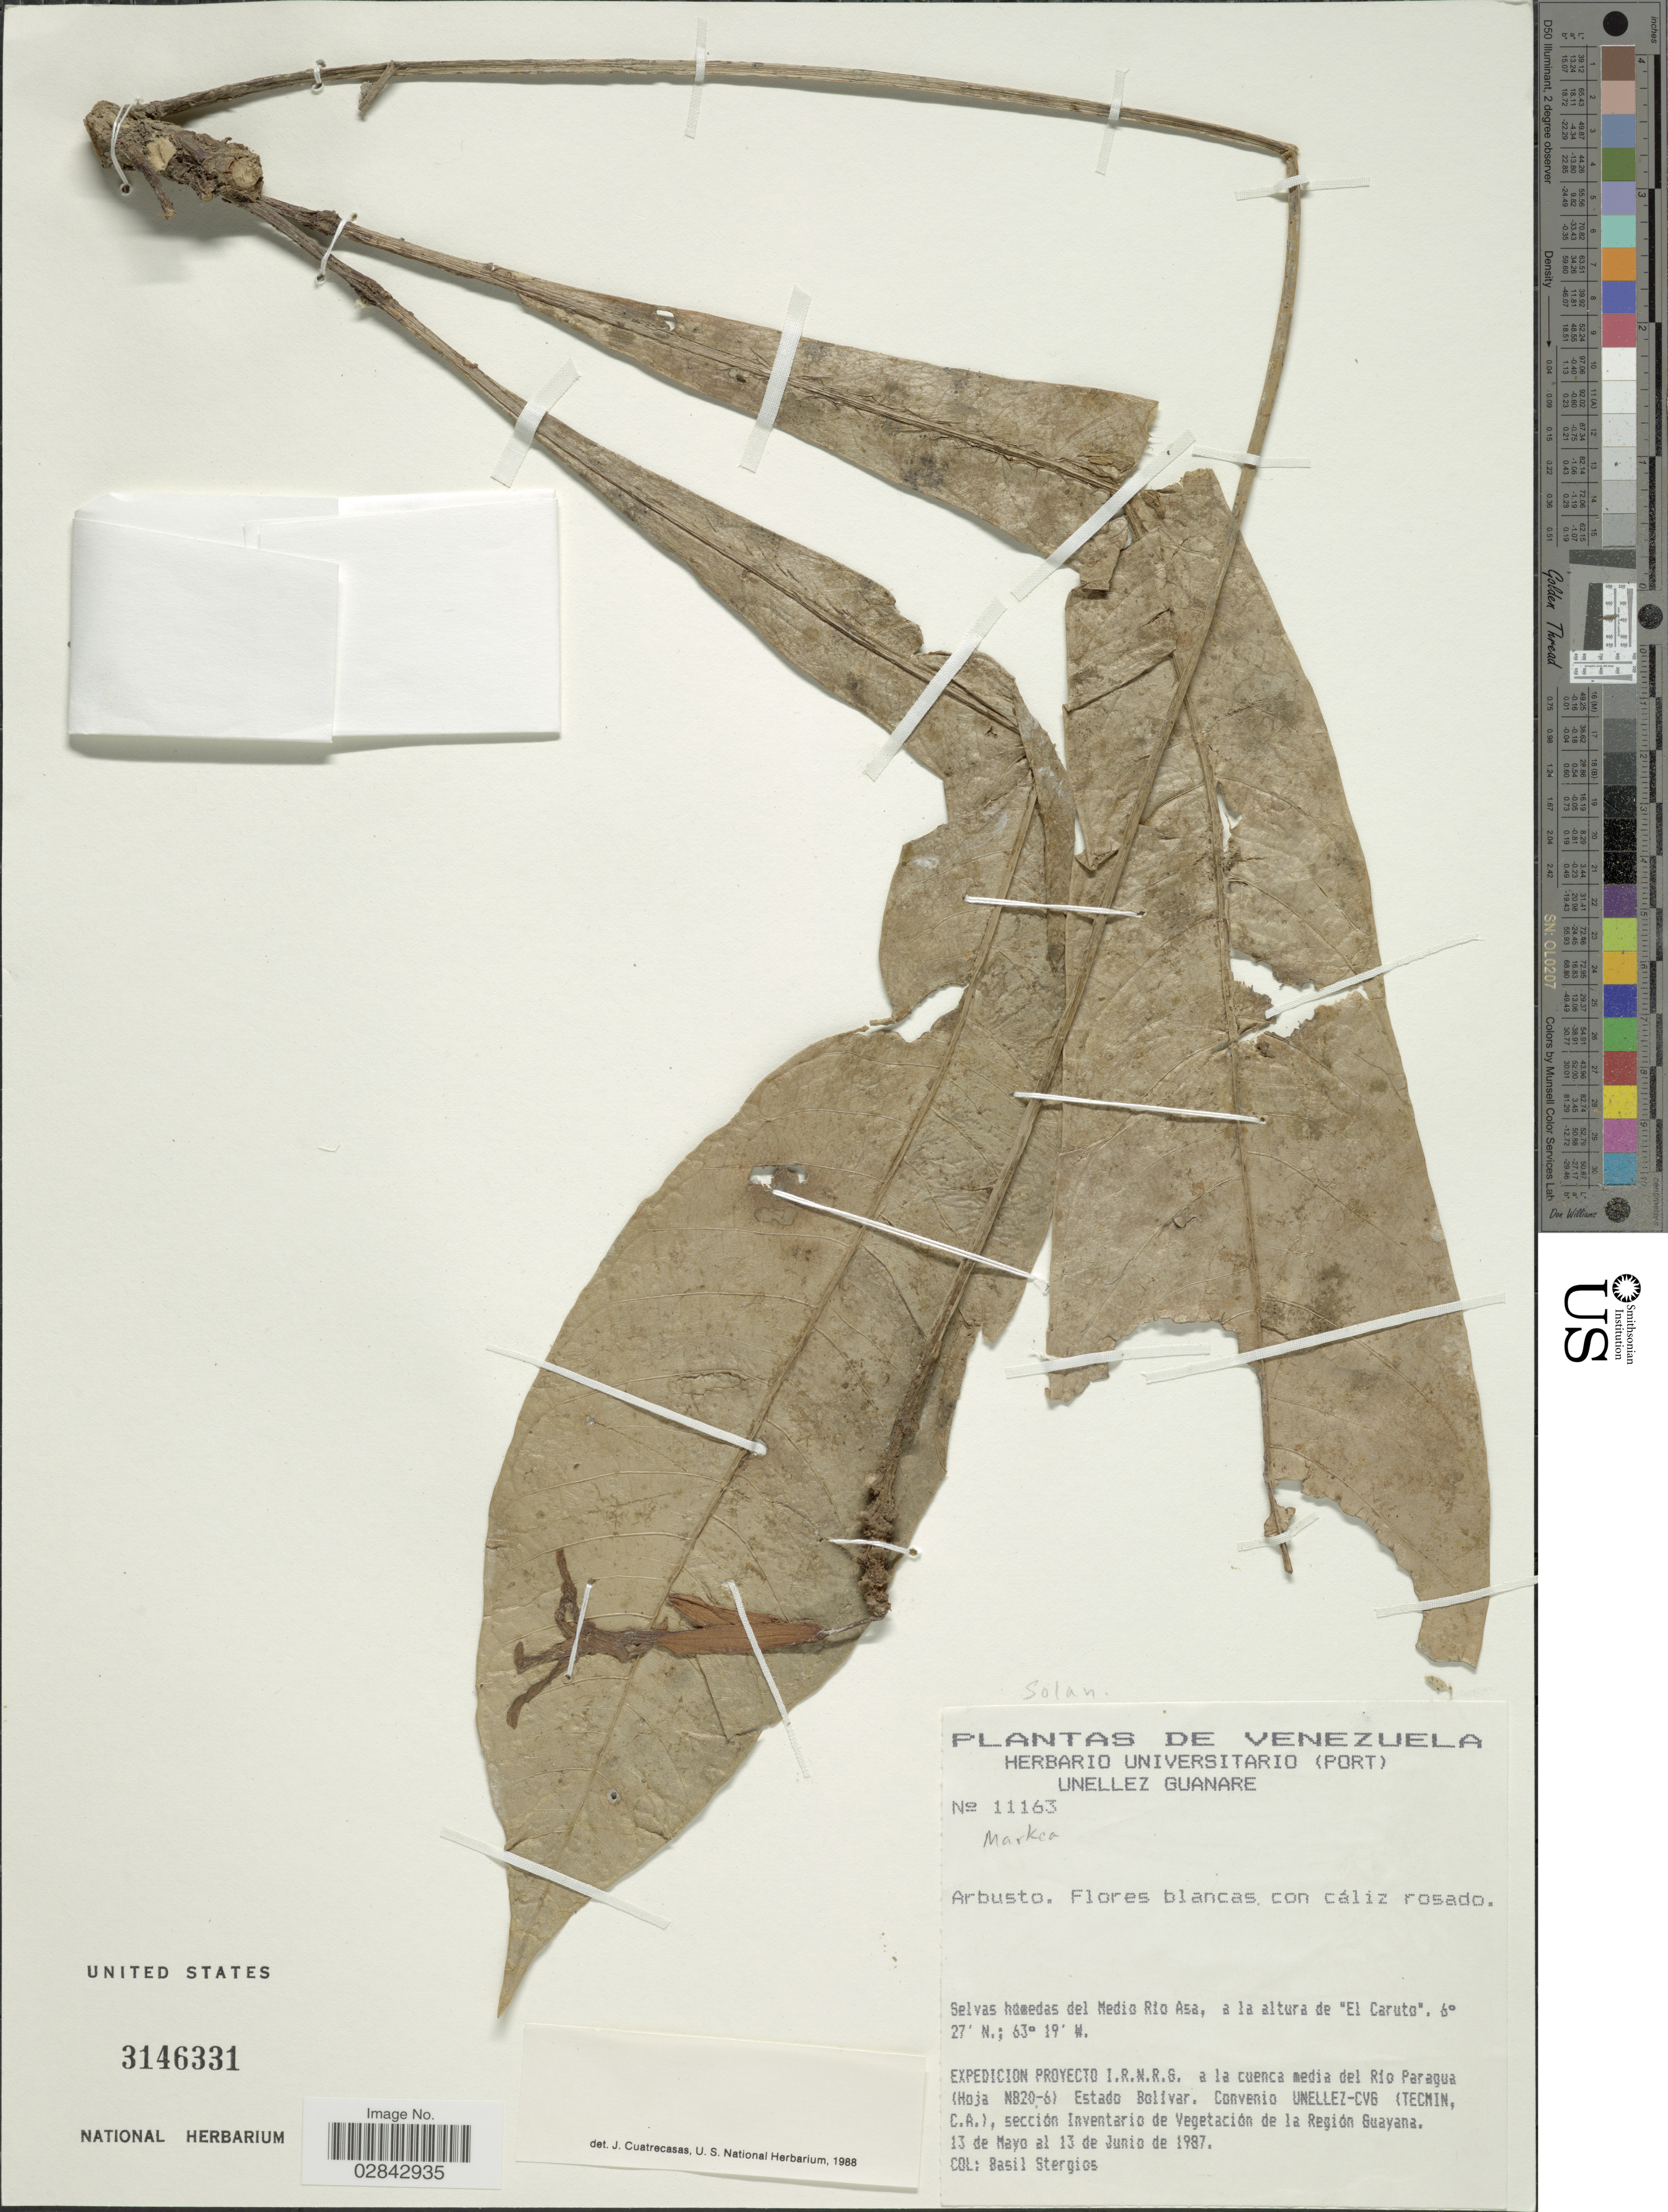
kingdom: Plantae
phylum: Tracheophyta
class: Magnoliopsida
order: Sapindales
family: Rutaceae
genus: Erythrochiton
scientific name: Erythrochiton brasiliensis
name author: Nees & Mart.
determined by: Londoño-Echeverri, Y.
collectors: B. G. Stergios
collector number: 11163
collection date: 1987-05-13/1987-06-13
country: Venezuela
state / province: Bolivar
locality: Medio Rio Asa, a la altura de "El Caruto". A la cuenca media del Rio Paragua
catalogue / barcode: US 3146331